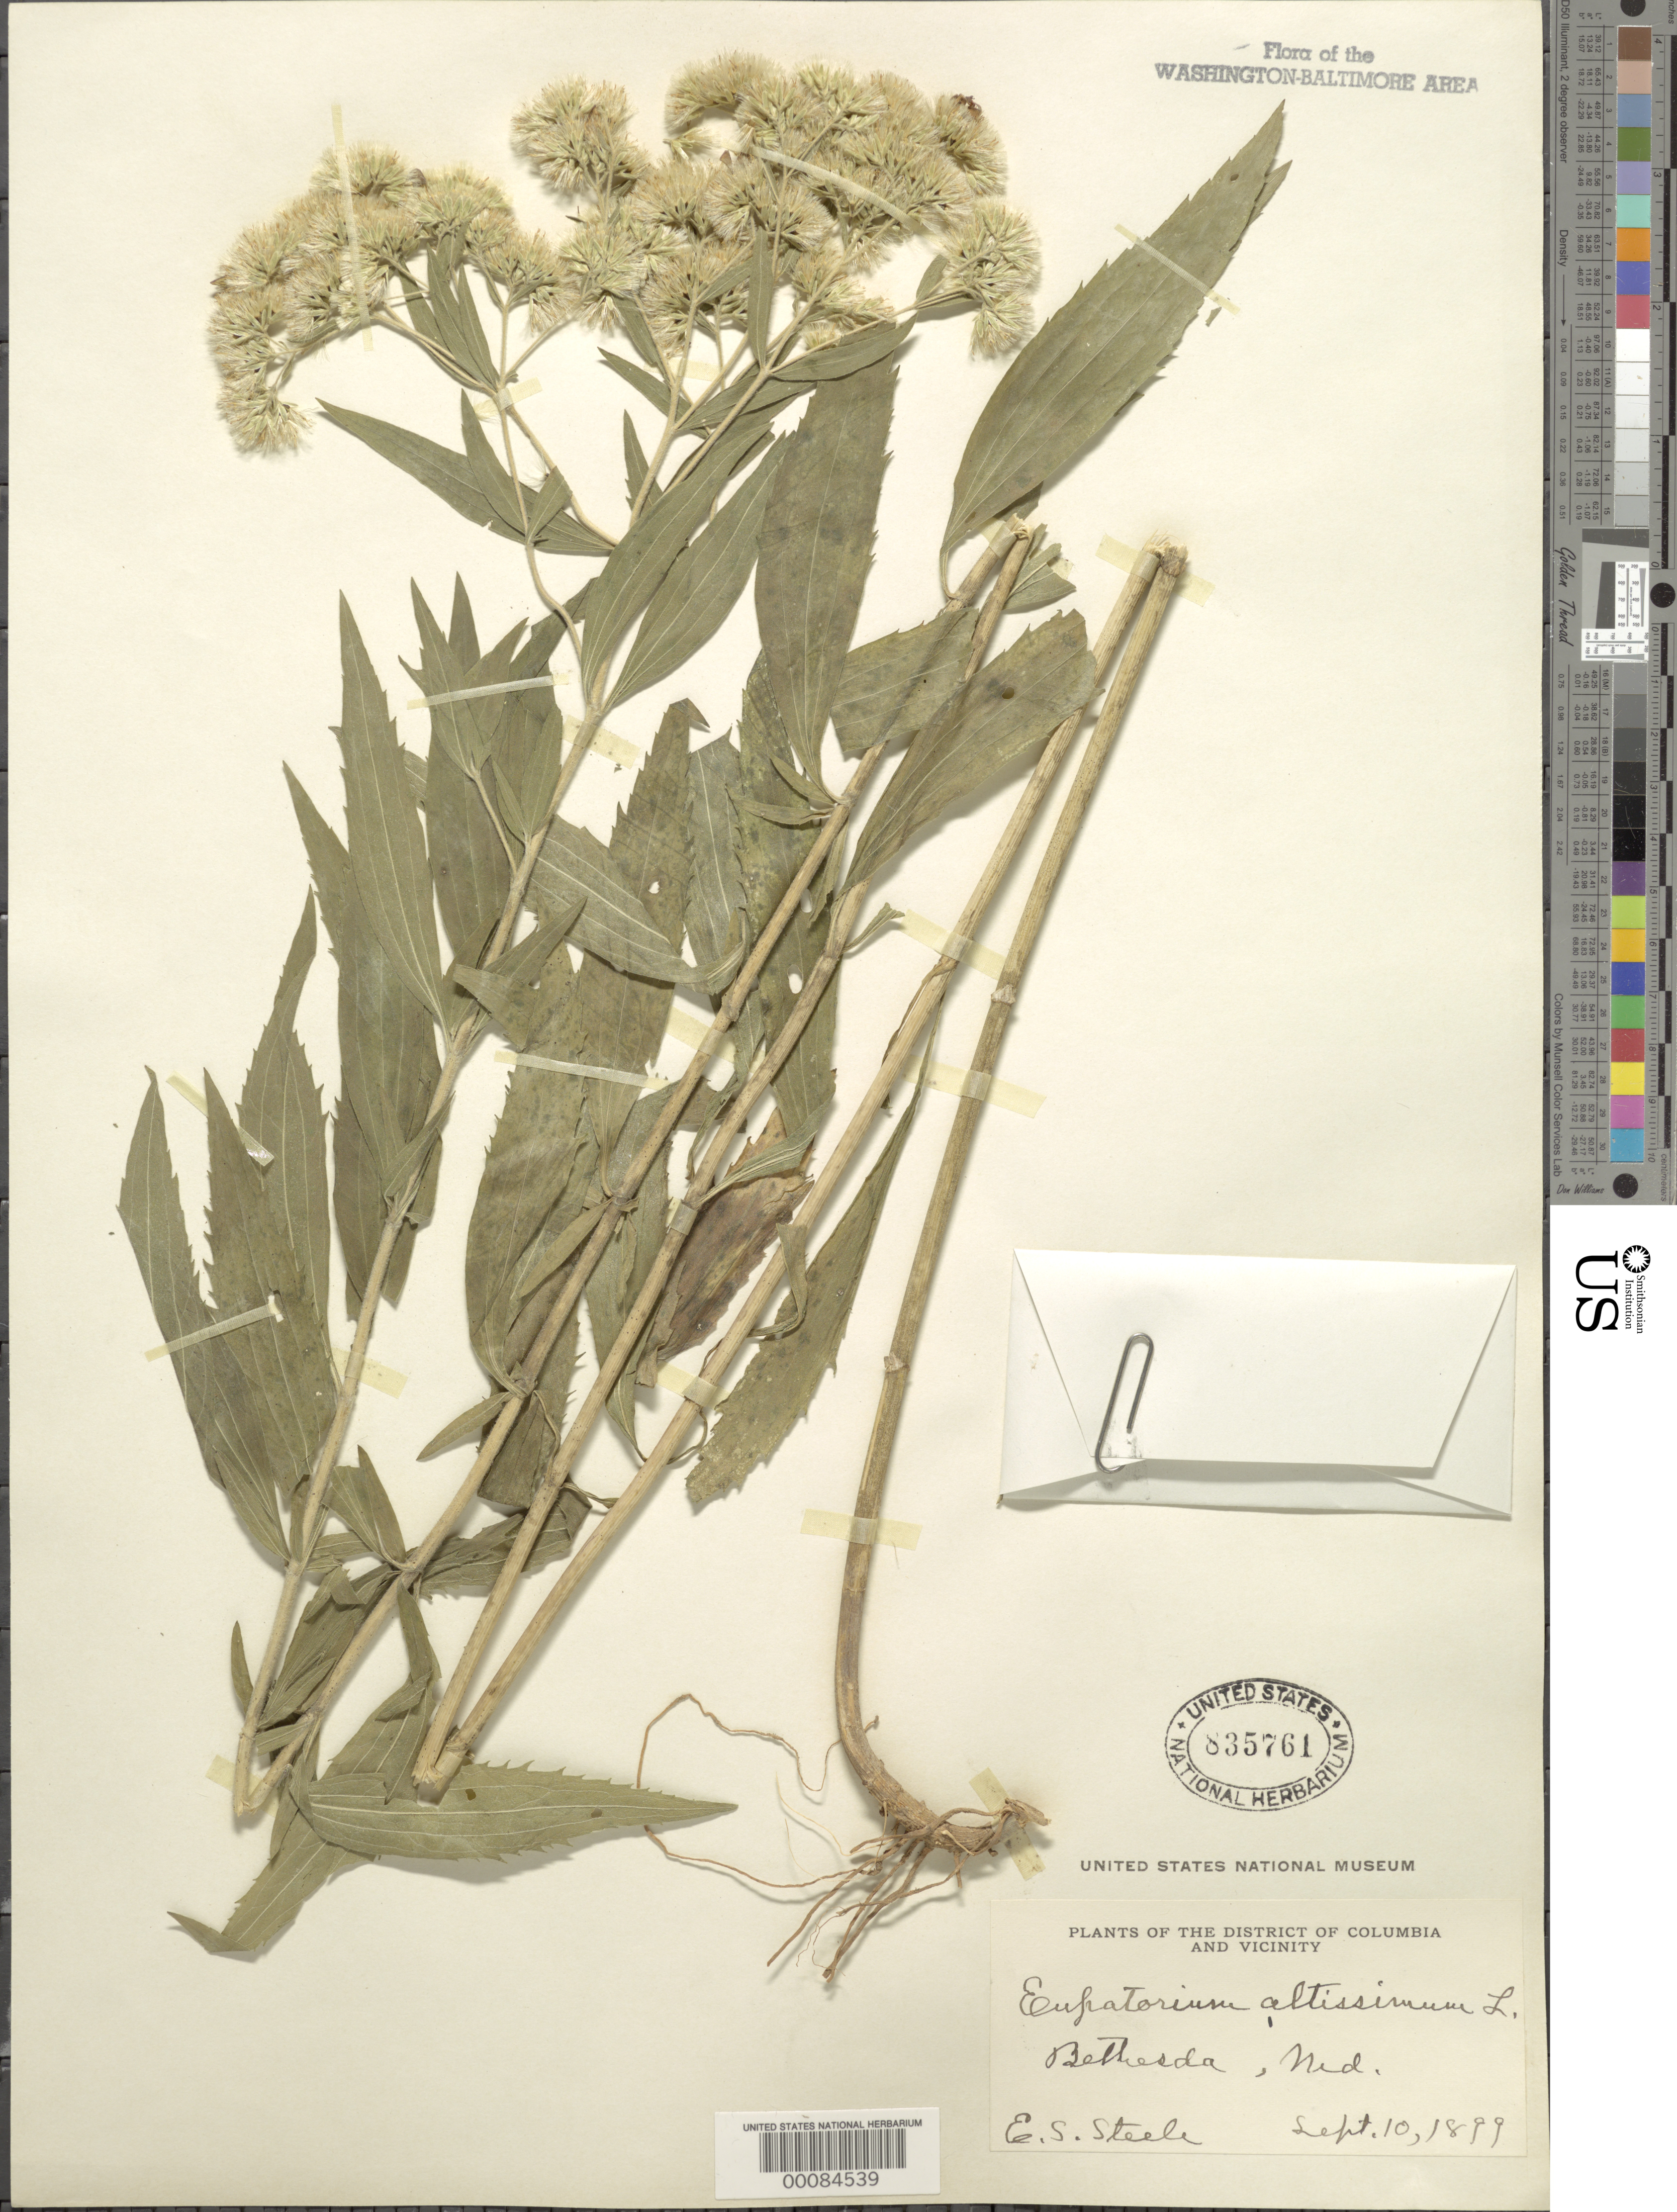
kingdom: Plantae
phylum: Tracheophyta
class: Magnoliopsida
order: Asterales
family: Asteraceae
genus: Eupatorium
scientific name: Eupatorium altissimum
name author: L.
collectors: E. Steele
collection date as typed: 10 Sep 1899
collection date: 1899-09-10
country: United States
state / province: Maryland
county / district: Montgomery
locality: Bethesda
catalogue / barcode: US 835761